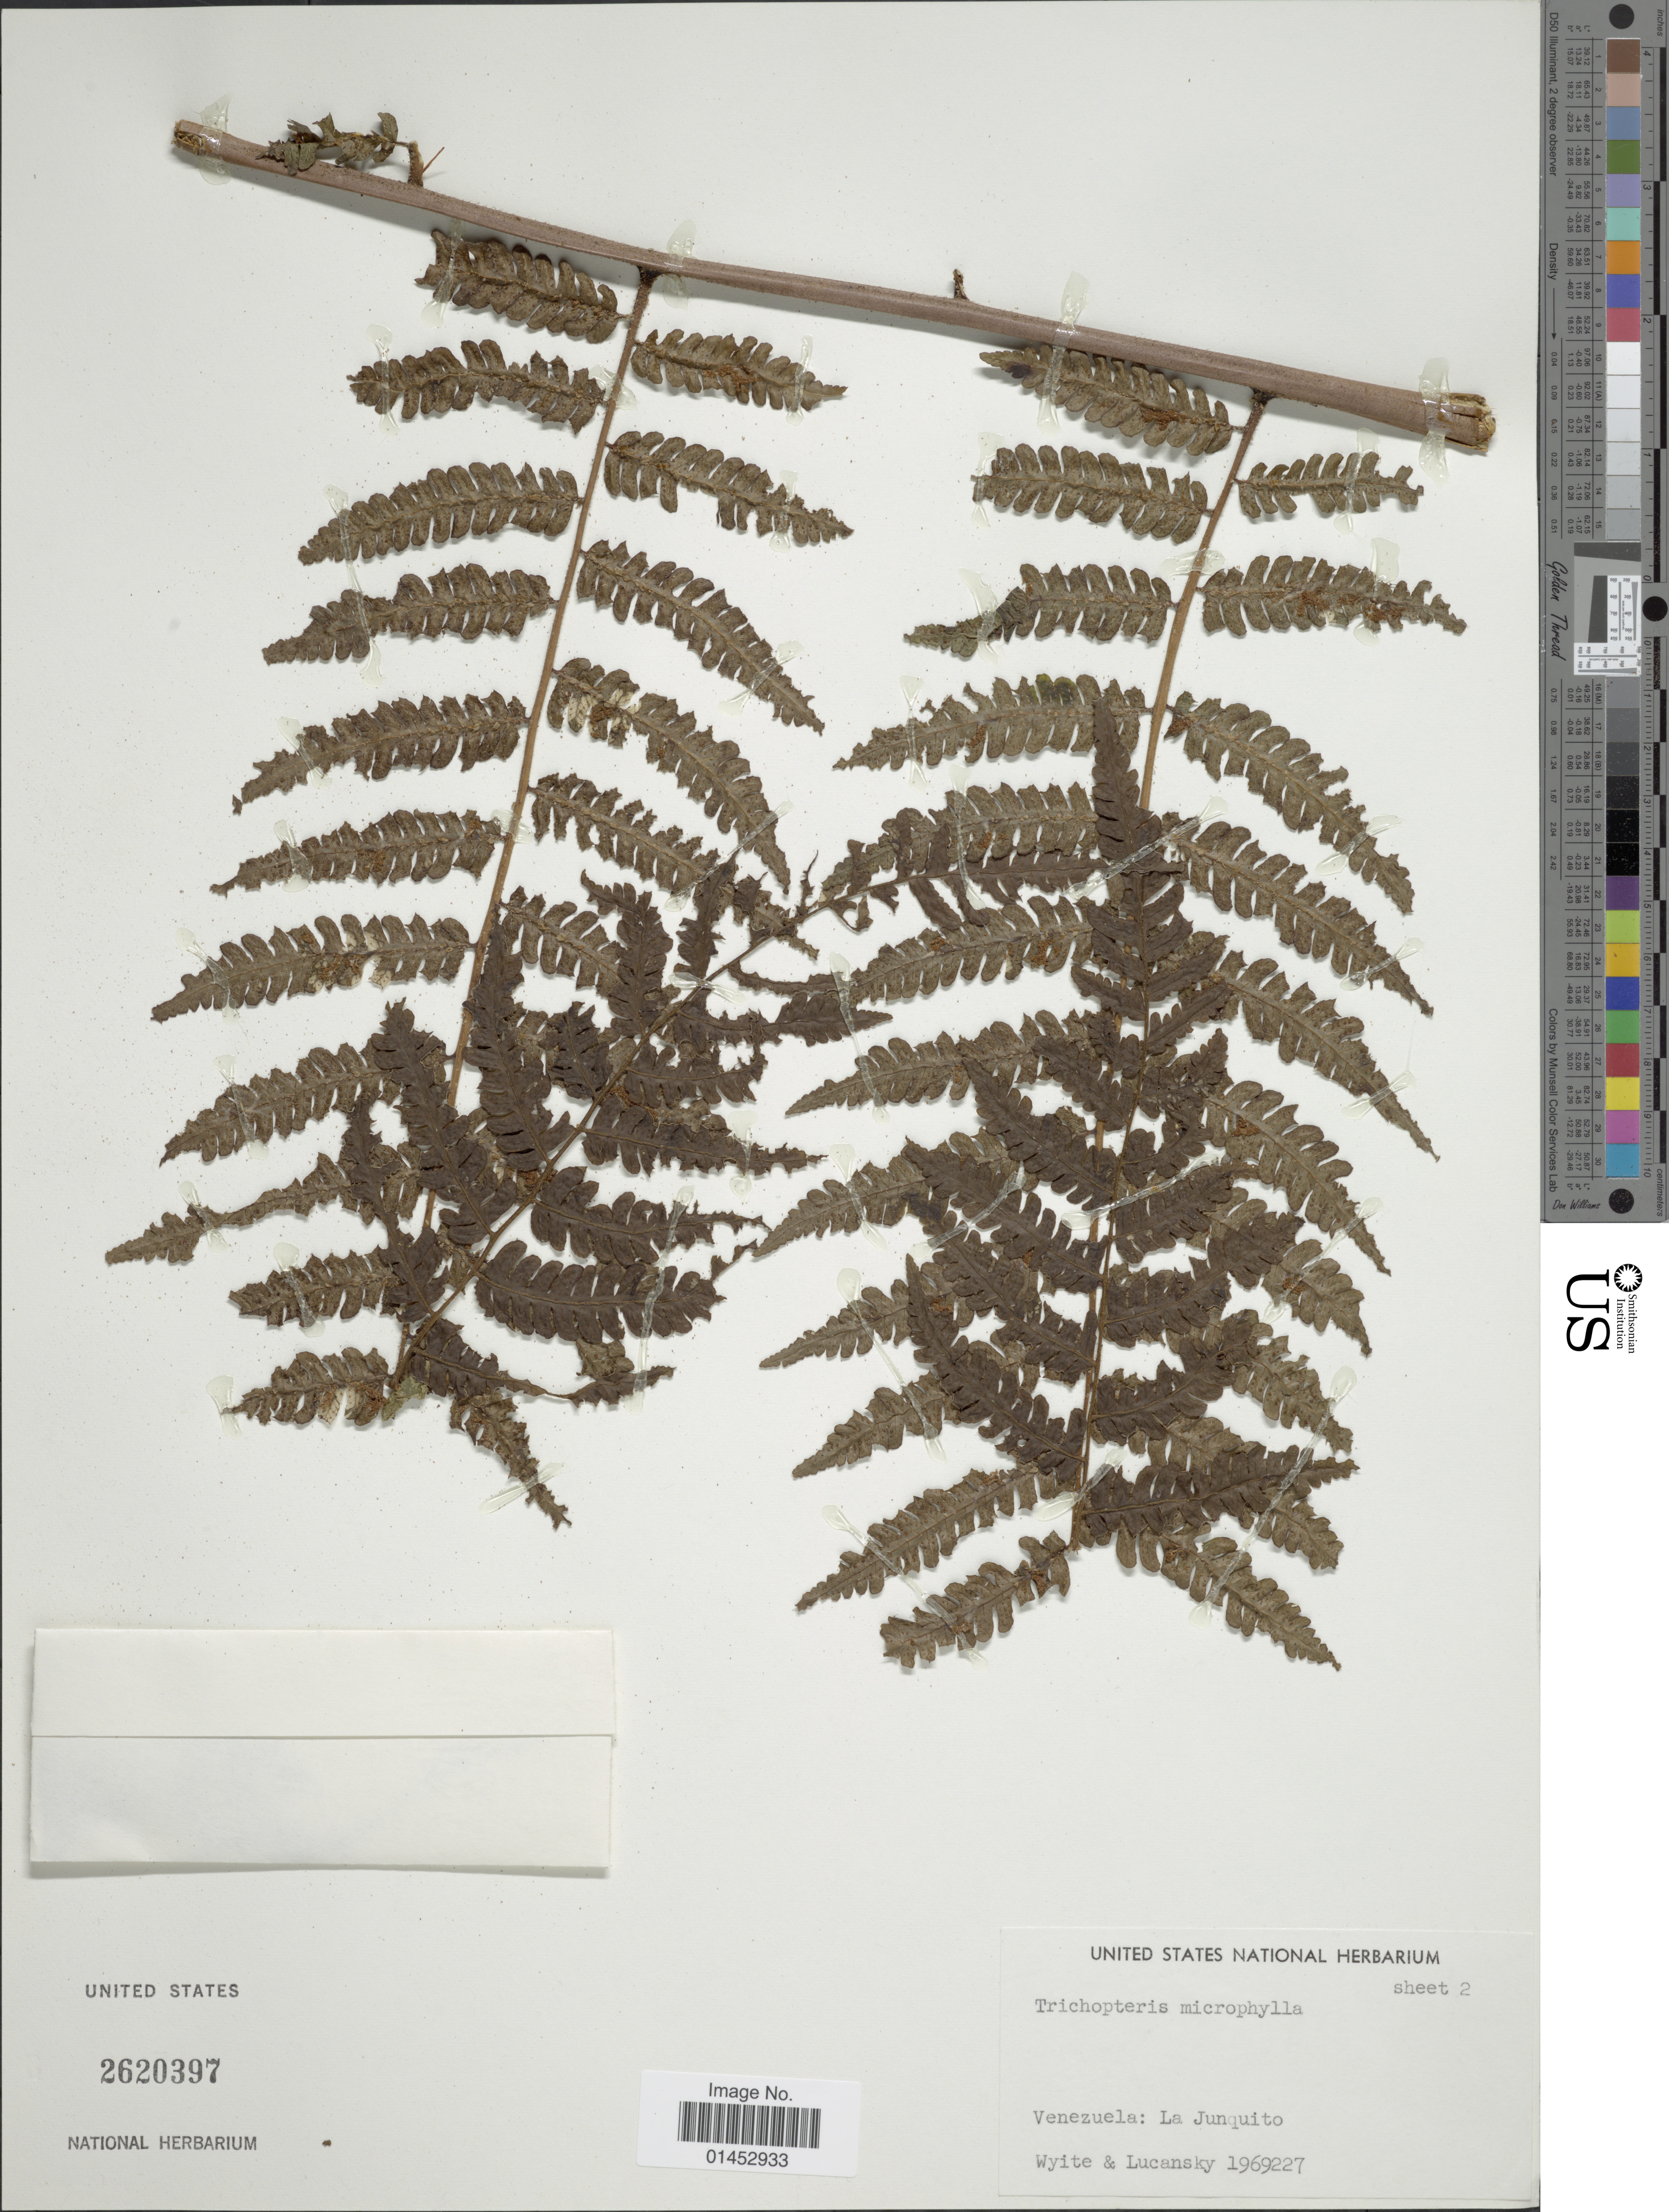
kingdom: Plantae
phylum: Tracheophyta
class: Polypodiopsida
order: Cyatheales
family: Cyatheaceae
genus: Cyathea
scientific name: Cyathea squamata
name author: (Klotzsch) Domin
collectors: Wyite & Lucansky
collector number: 1969227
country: Venezuela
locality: La Junquito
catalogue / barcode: US 2620397